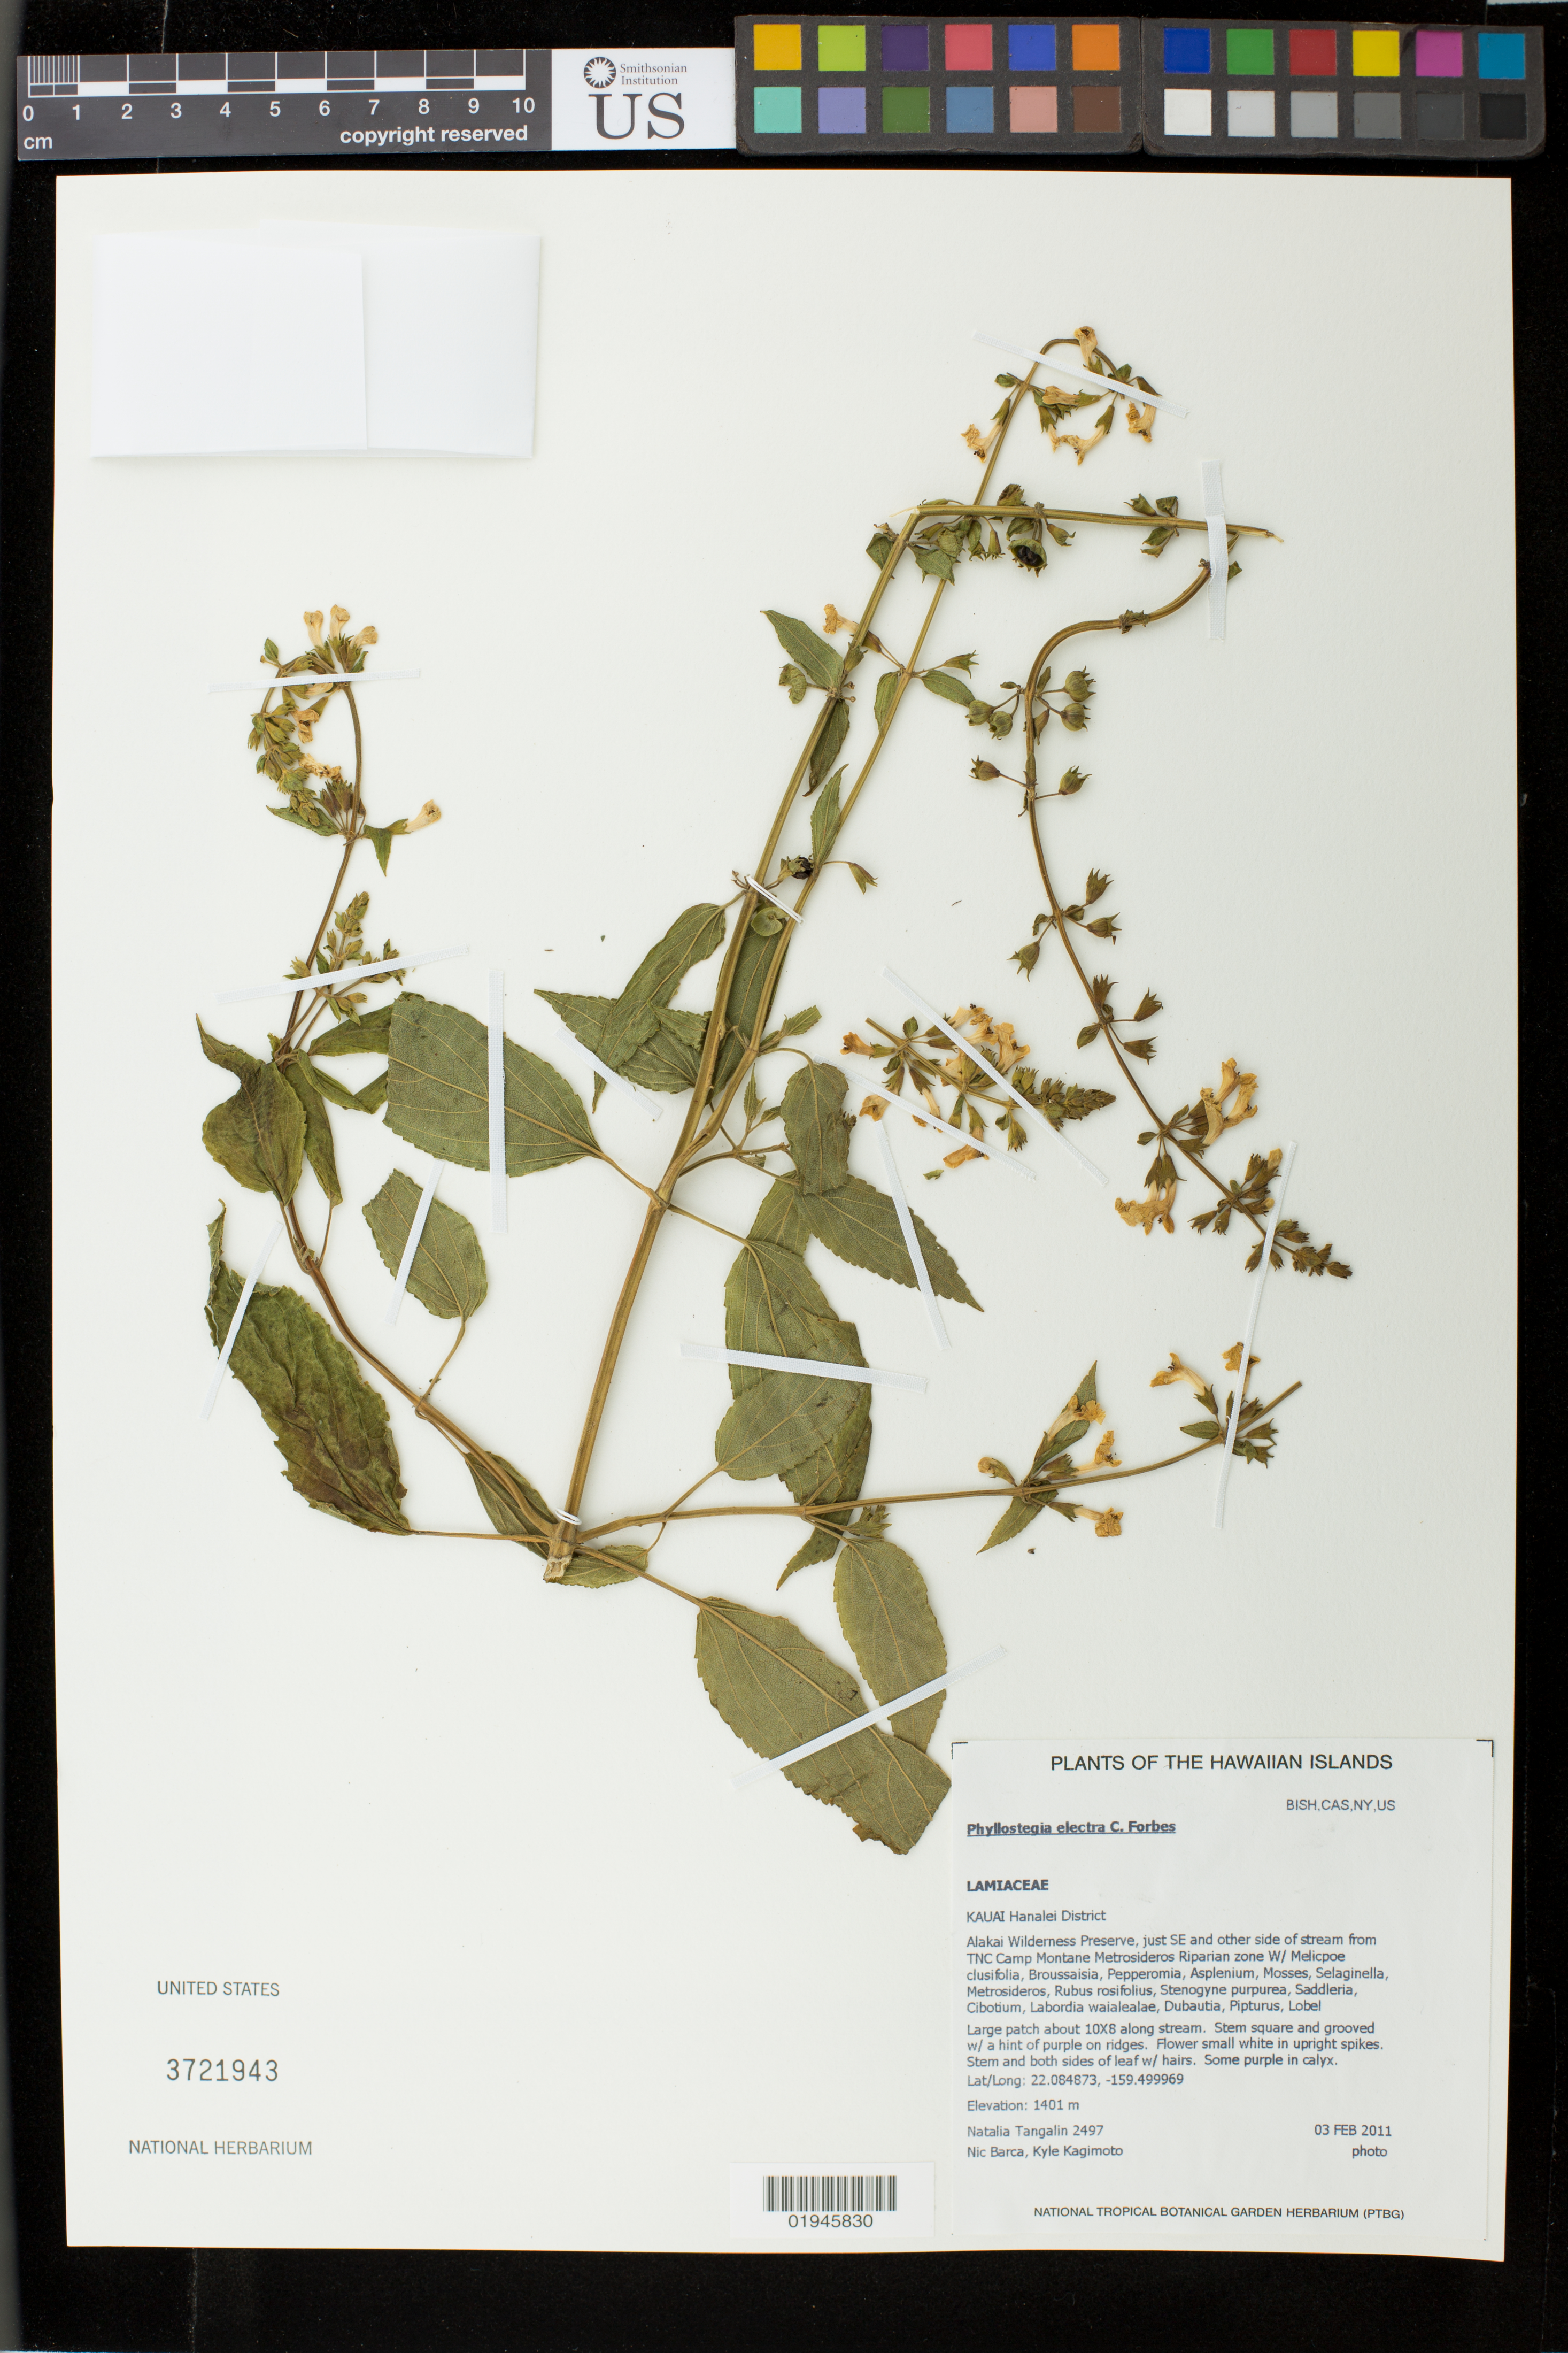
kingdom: Plantae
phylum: Tracheophyta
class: Magnoliopsida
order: Lamiales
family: Lamiaceae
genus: Phyllostegia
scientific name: Phyllostegia electra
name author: C.N. Forbes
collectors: N. Tangalin, N. Barca & K. Kagimoto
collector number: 2497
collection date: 2011-02-03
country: United States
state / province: Hawaii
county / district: Kauai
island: Kaua'i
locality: Hanalei District, Alakai Wilderness Preserve, just SE and other side of stream from TNC Camp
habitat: Montane riparian zone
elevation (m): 1401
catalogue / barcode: US 3721943